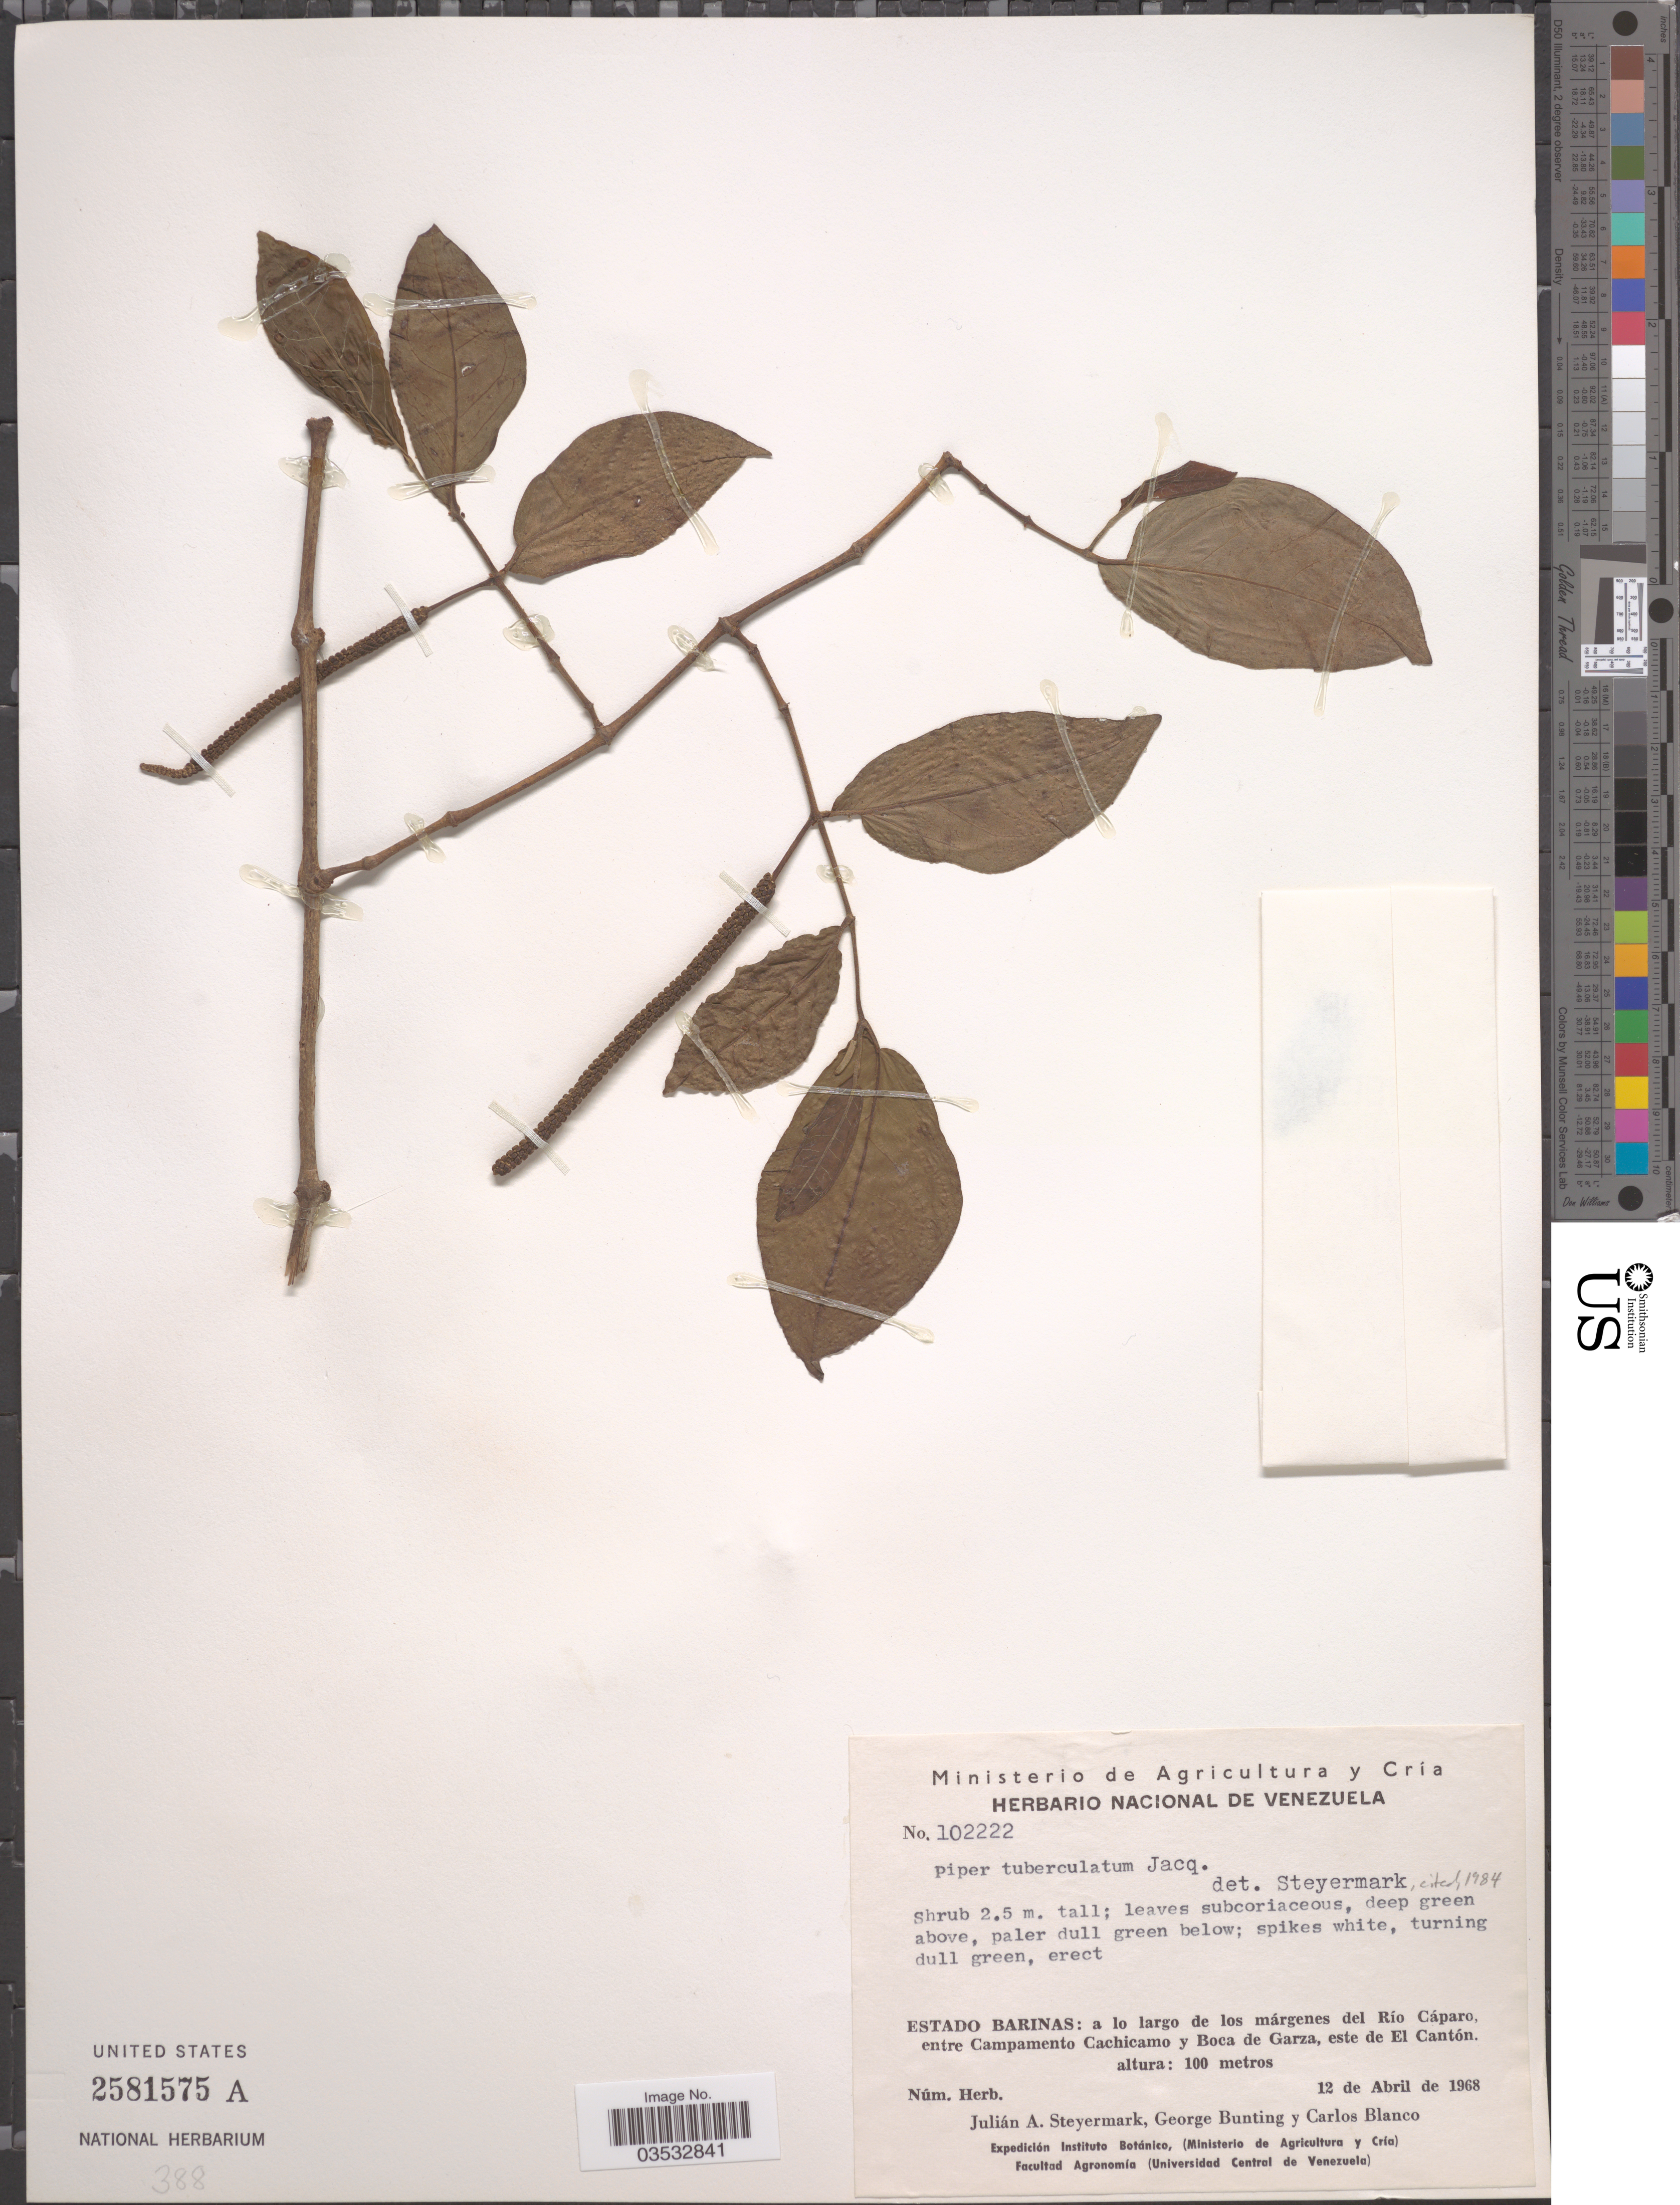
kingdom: Plantae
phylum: Tracheophyta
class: Magnoliopsida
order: Piperales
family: Piperaceae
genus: Piper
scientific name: Piper tuberculatum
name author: Jacq.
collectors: J. Steyermark, G. S. Bunting & C. Blanco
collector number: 102222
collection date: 1968-04-12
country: Venezuela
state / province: Barinas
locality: A lo largo de los márgenes del Río Cáparo entre Campamento Cachicamo y Boca de Garza, este de El Cantó.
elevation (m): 100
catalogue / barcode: US 2581575A